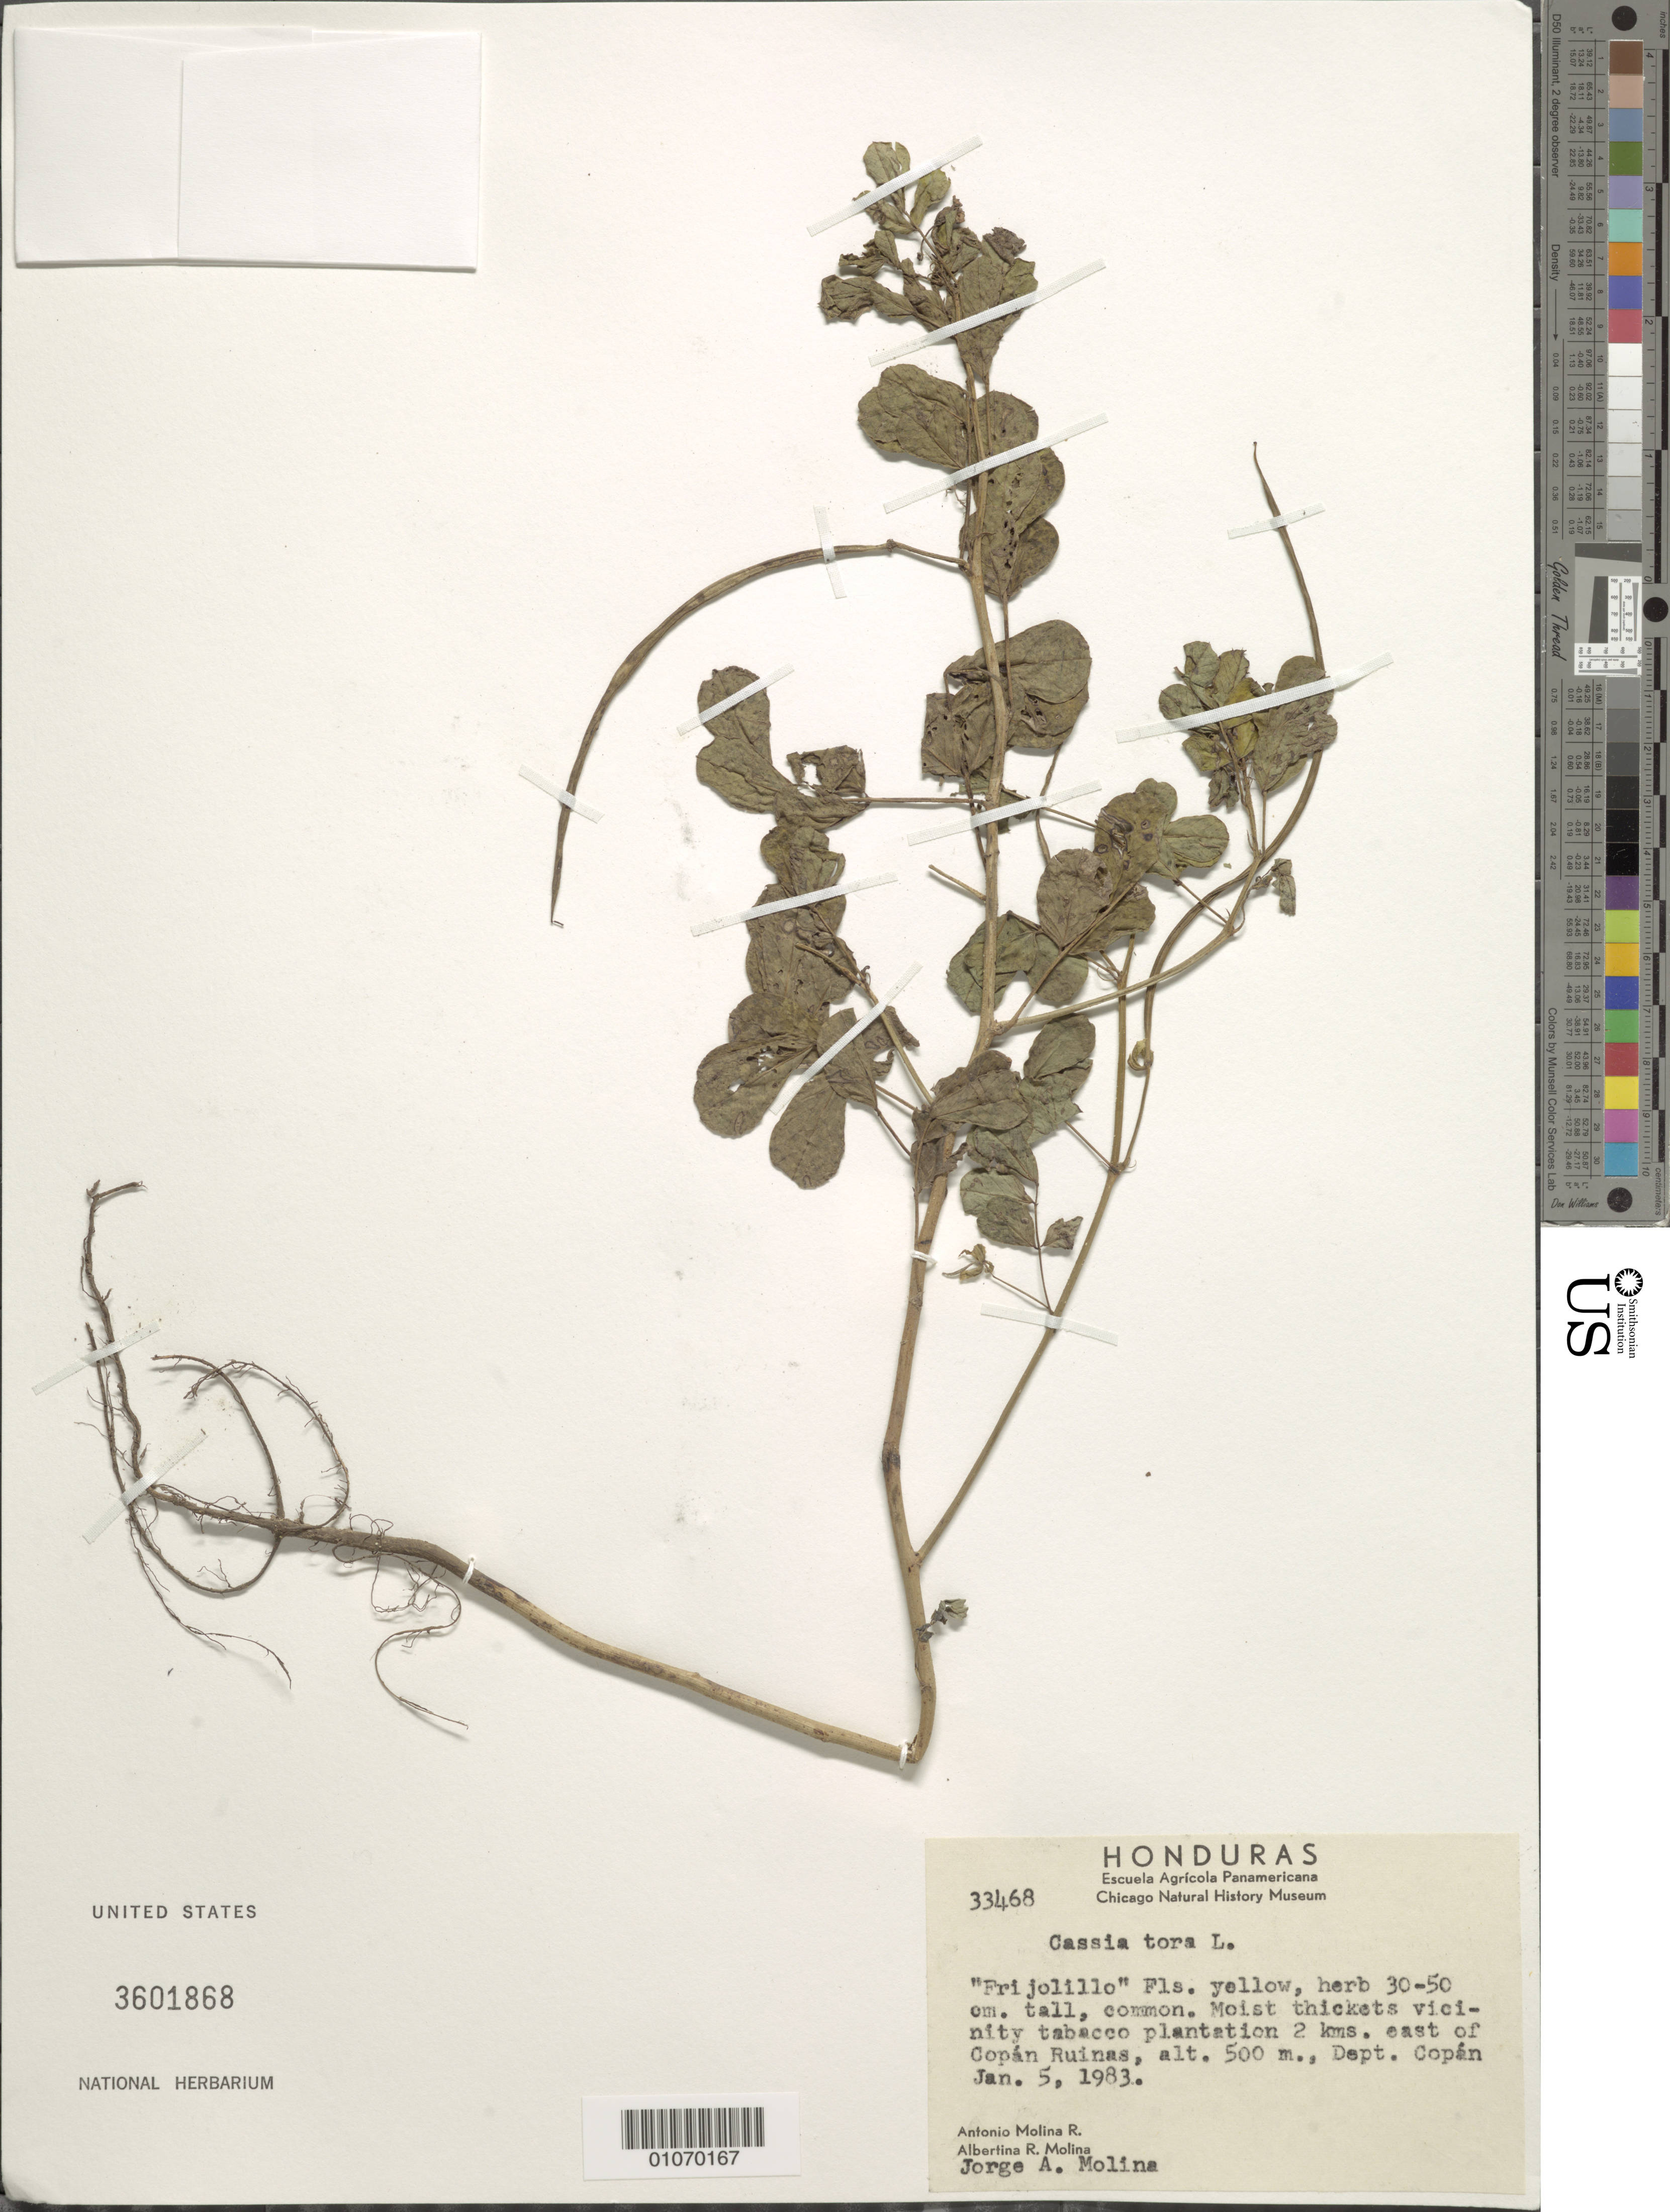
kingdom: Plantae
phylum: Tracheophyta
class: Magnoliopsida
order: Fabales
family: Fabaceae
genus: Senna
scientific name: Senna obtusifolia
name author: (L.) H.S. Irwin & Barneby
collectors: A. Molina R., A. R. Molina & J. A. Molina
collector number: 33468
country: Honduras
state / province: Copán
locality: E of Copan Ruinas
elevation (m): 500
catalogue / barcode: US 3601868